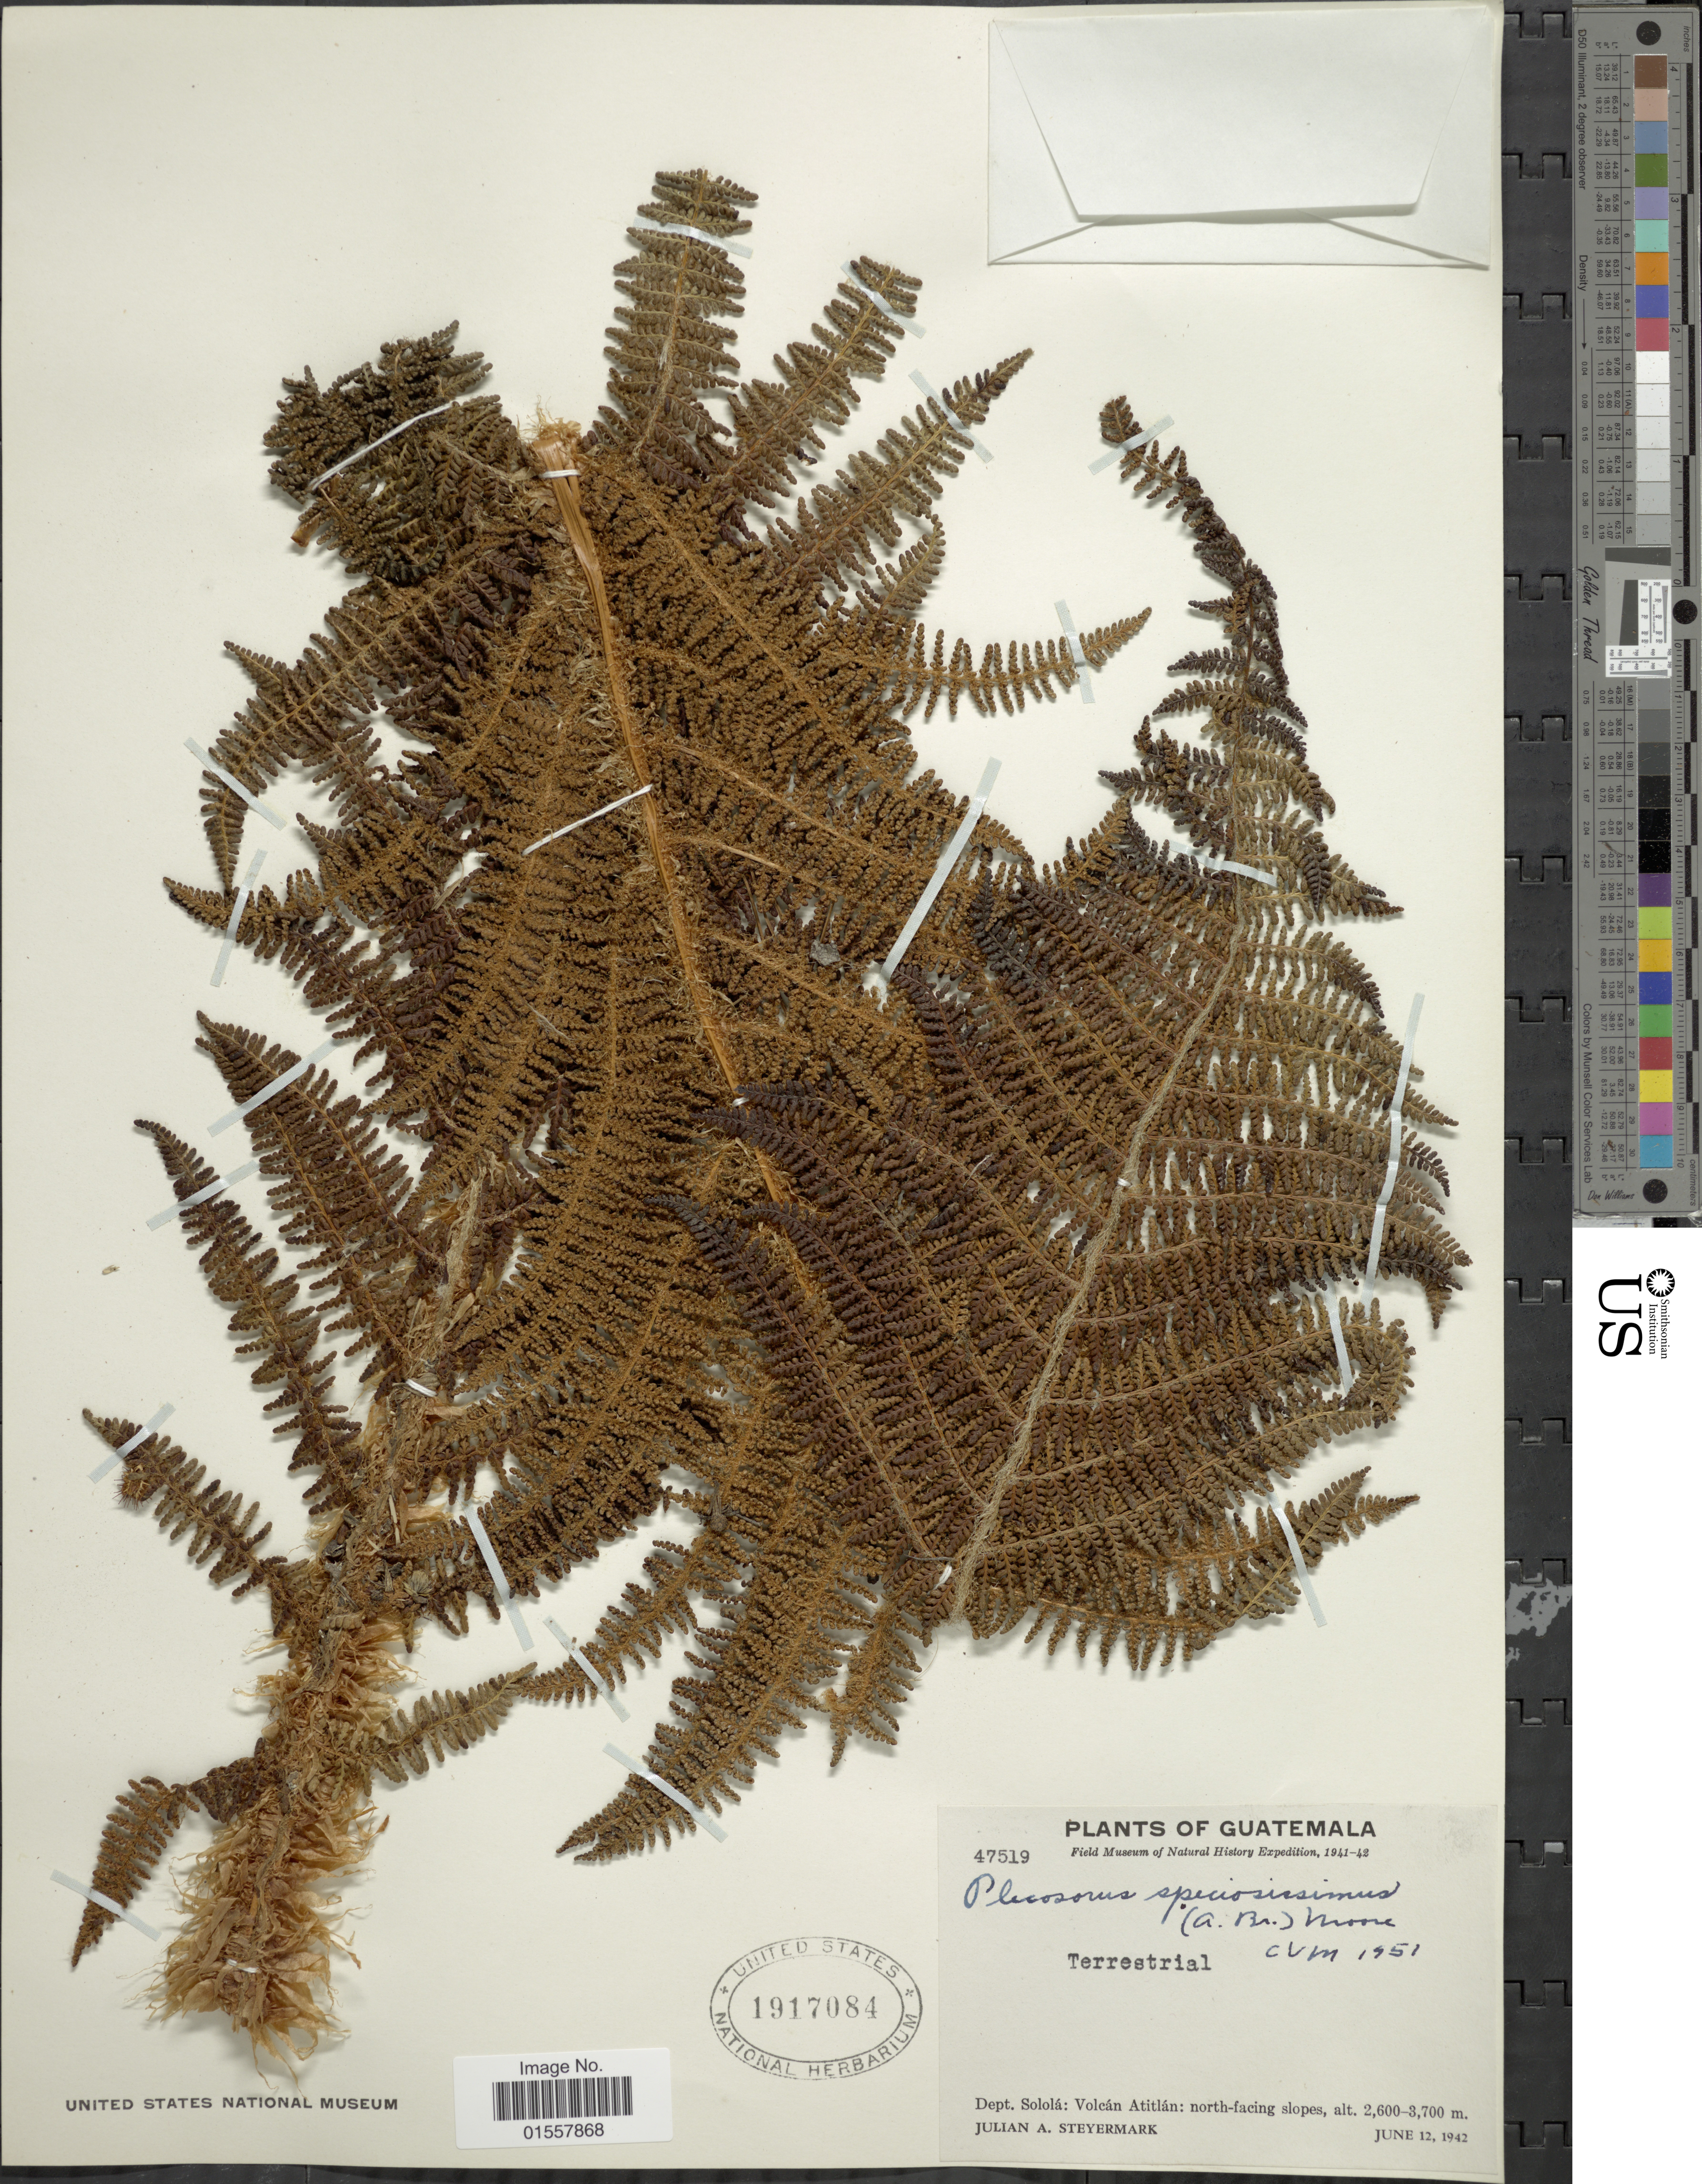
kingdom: Plantae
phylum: Tracheophyta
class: Polypodiopsida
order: Polypodiales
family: Dryopteridaceae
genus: Polystichum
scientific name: Polystichum speciosissimum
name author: (A. Braun ex Kunze) Copel.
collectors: J. Steyermark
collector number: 47519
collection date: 1942-06-12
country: Guatemala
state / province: Sololá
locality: Dept. Solola: Volcan Atitlan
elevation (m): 2600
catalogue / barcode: US 1917084